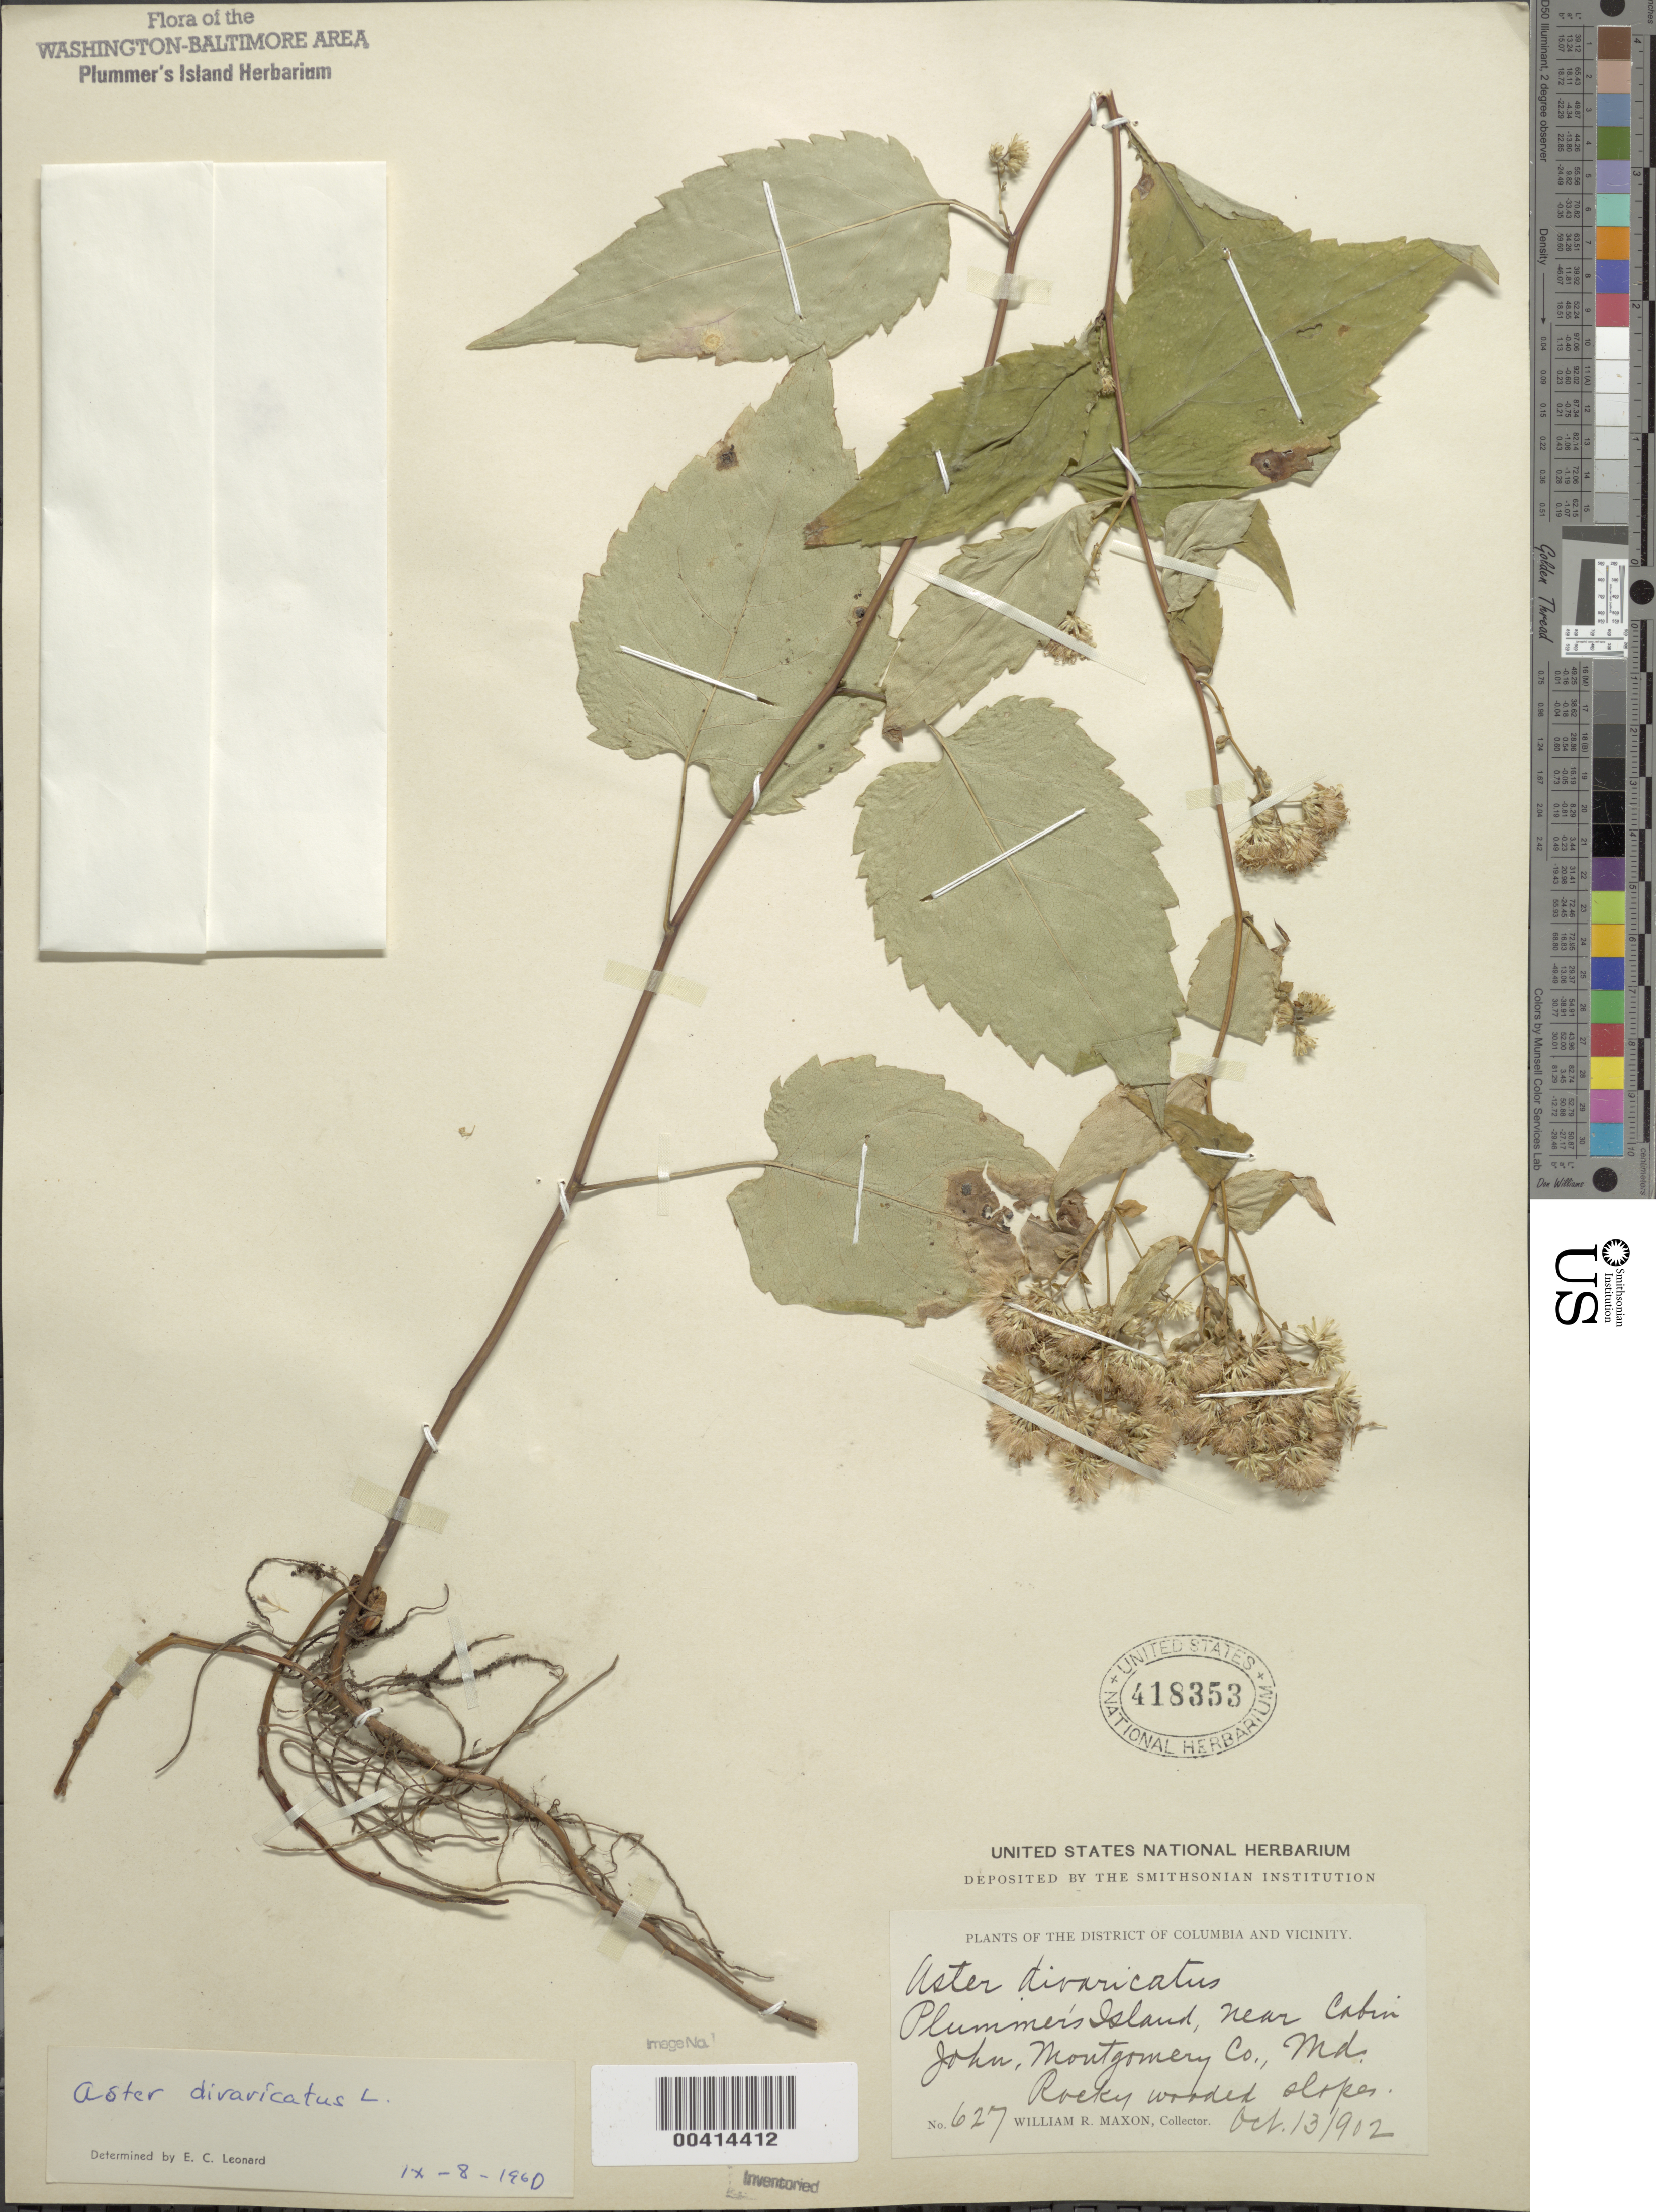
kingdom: Plantae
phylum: Tracheophyta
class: Magnoliopsida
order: Asterales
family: Asteraceae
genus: Eurybia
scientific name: Eurybia divaricata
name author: (L.) G.L. Nesom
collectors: W. R. Maxon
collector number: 627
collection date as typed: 13 Oct 1902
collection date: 1902-10-13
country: United States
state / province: Maryland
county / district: Montgomery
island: Plummers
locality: Plummer's Island C. & O. Canal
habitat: Rocky wooded slopes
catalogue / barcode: US 418353